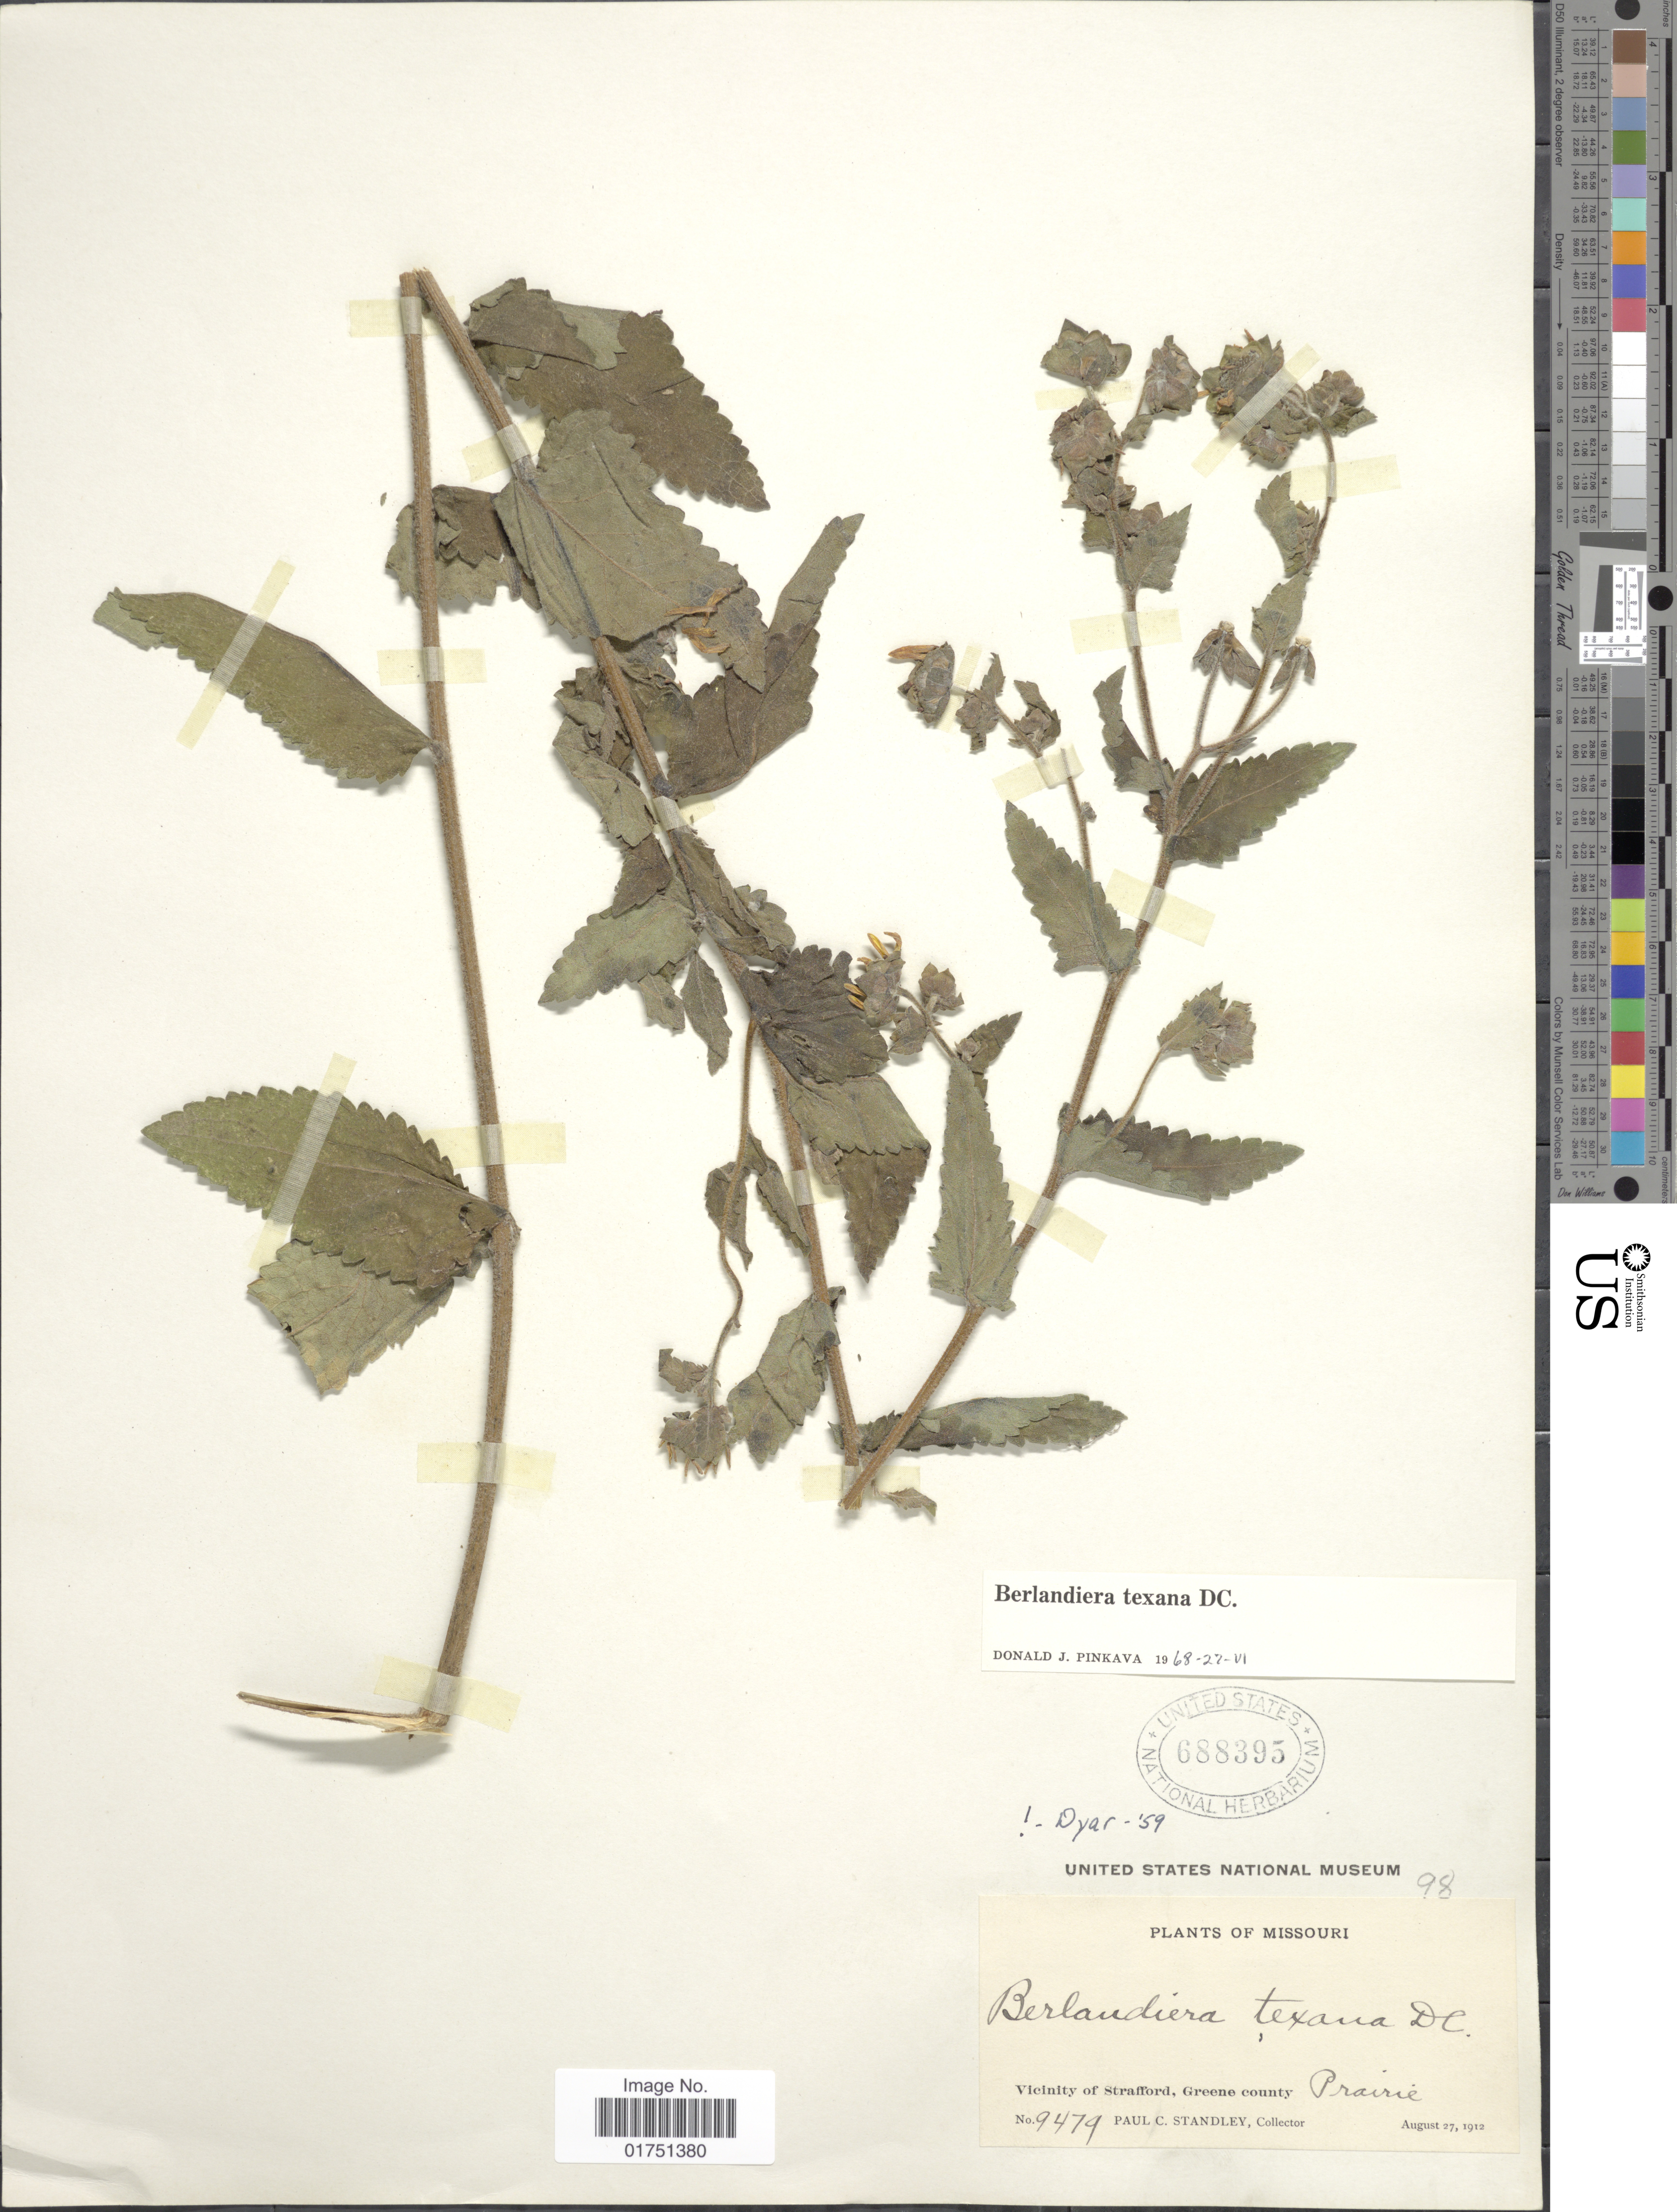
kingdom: Plantae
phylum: Tracheophyta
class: Magnoliopsida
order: Asterales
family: Asteraceae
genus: Berlandiera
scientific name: Berlandiera texana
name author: DC.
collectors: P. C. Standley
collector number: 9479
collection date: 1912-08-27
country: United States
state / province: Missouri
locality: Vicinity of Strafford, Greene county. Prairie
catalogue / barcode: US 688395